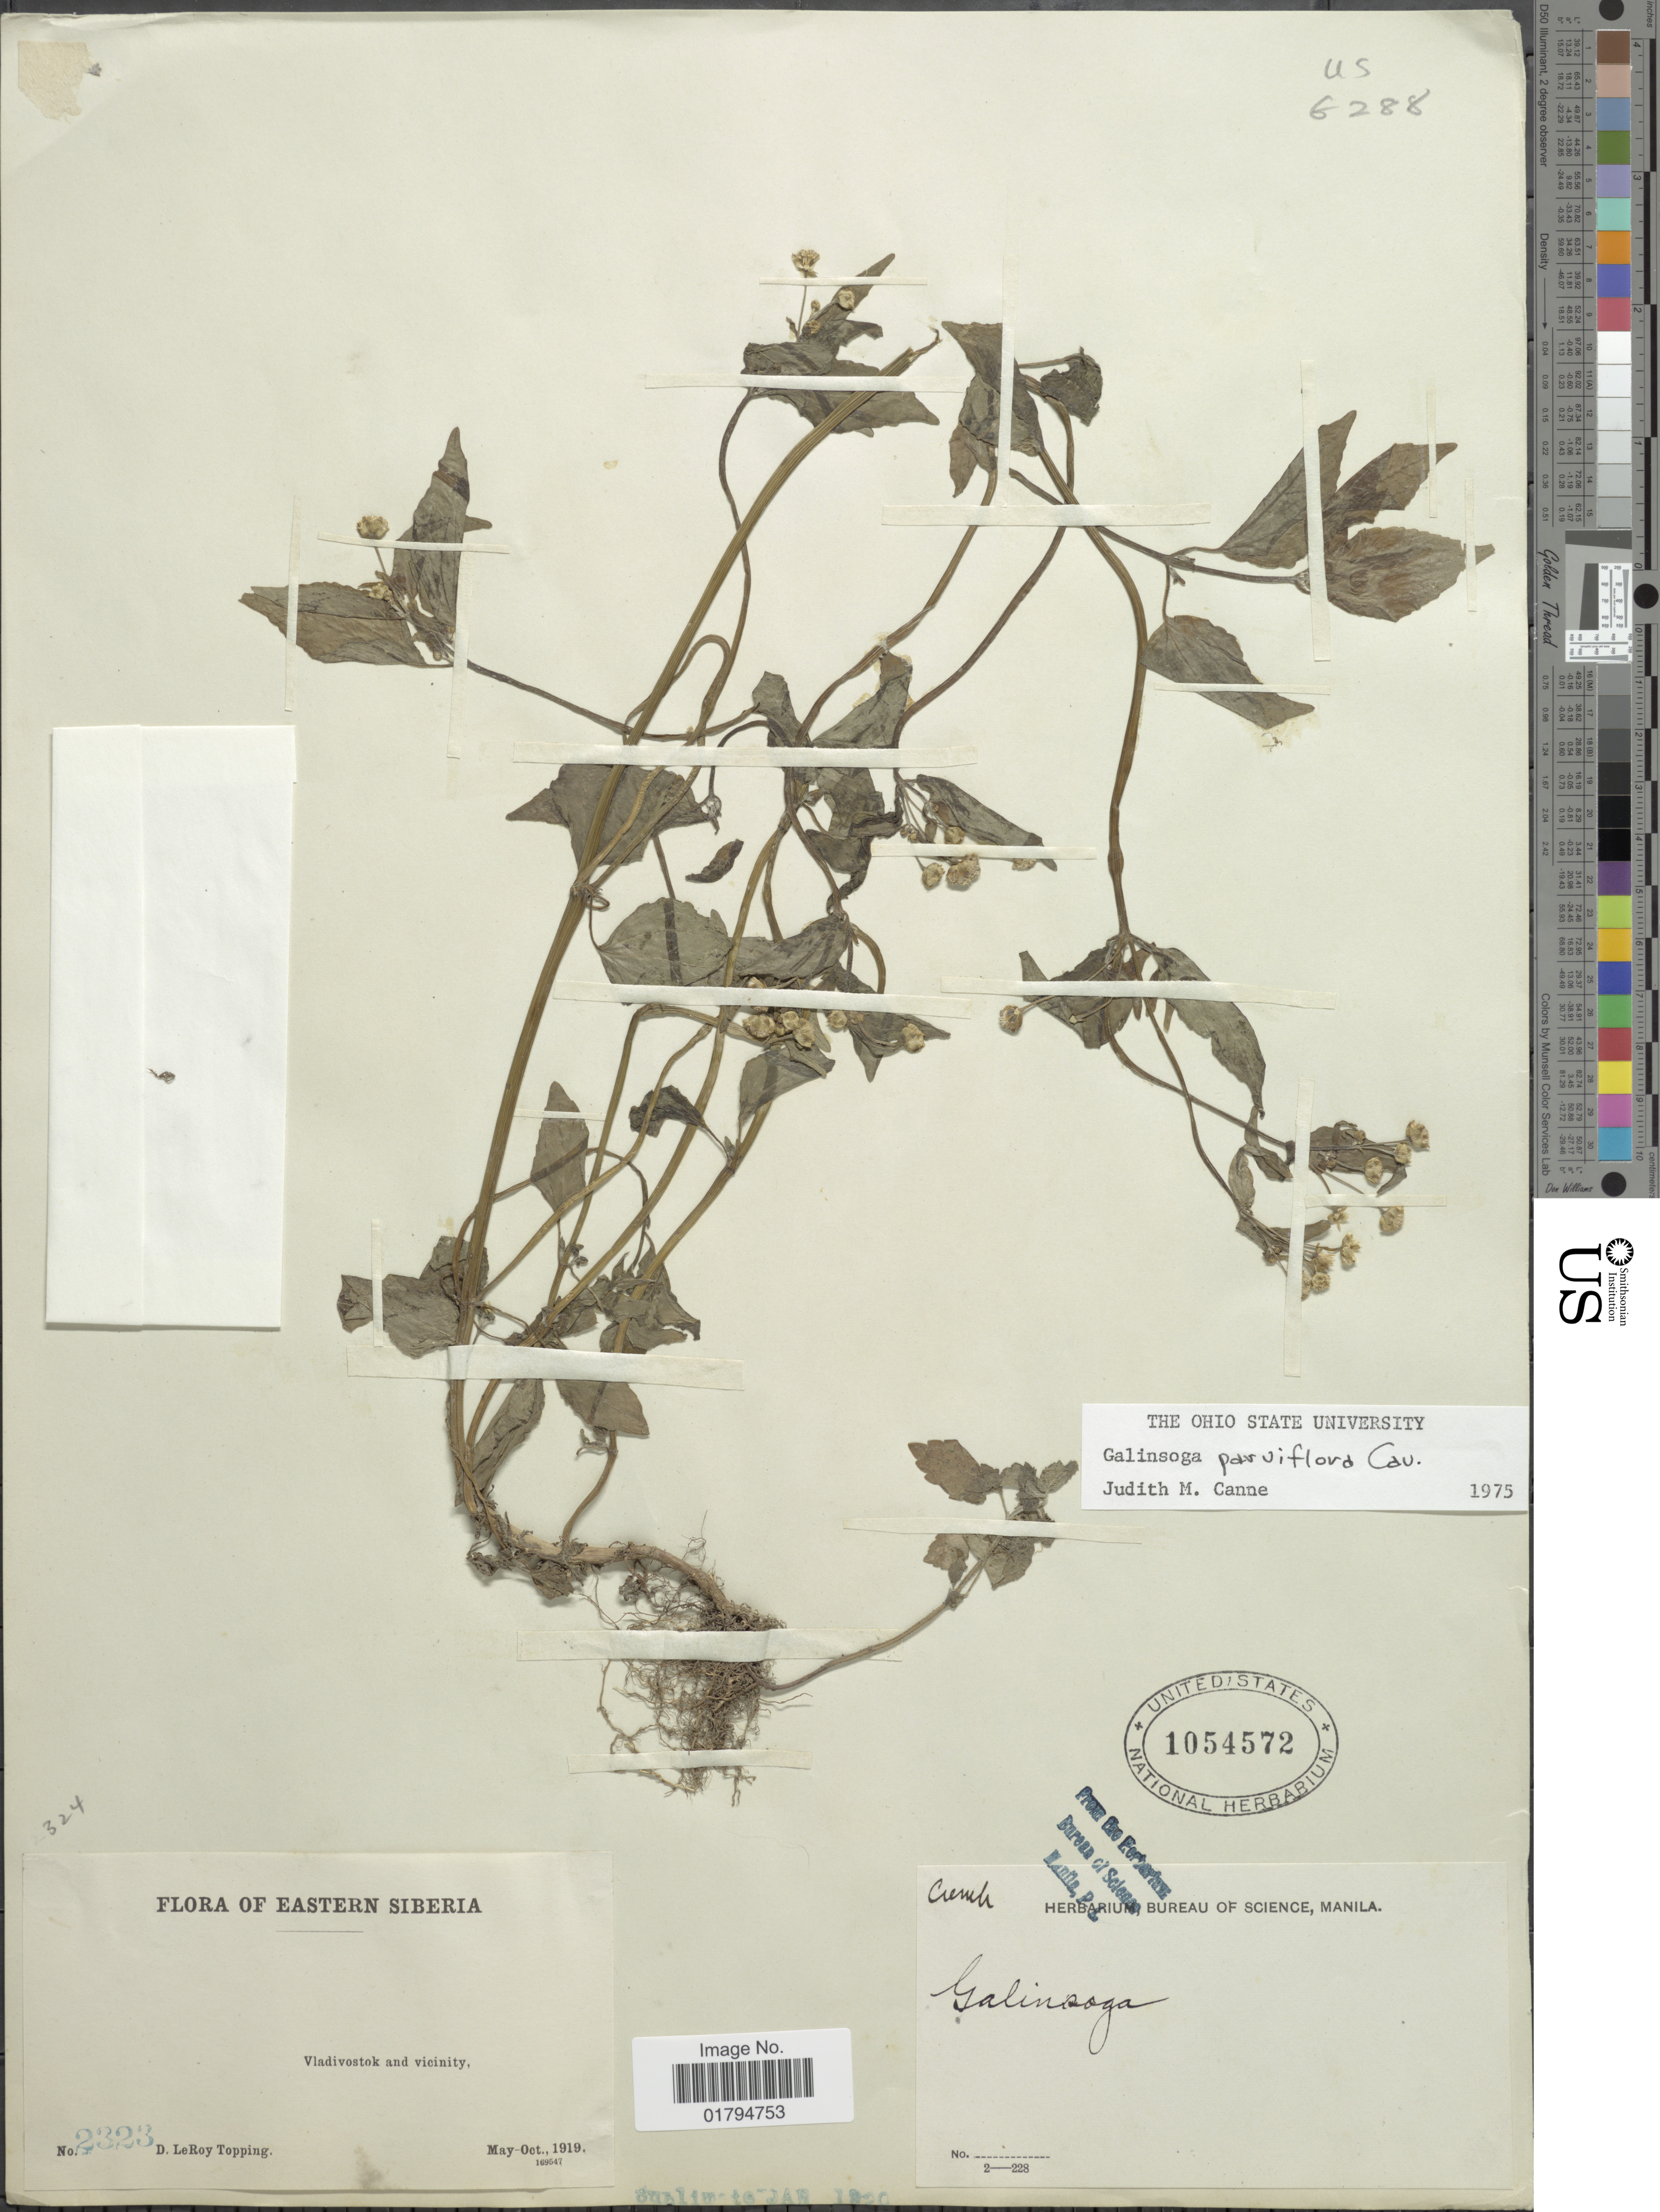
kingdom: Plantae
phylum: Tracheophyta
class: Magnoliopsida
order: Asterales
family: Asteraceae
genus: Galinsoga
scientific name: Galinsoga parviflora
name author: Cav.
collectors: D. L. Topping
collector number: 2323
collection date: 1919-05/1919-10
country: Russian Federation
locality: Eastern Siberia. Vladivostock and vicinity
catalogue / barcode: US 1054572